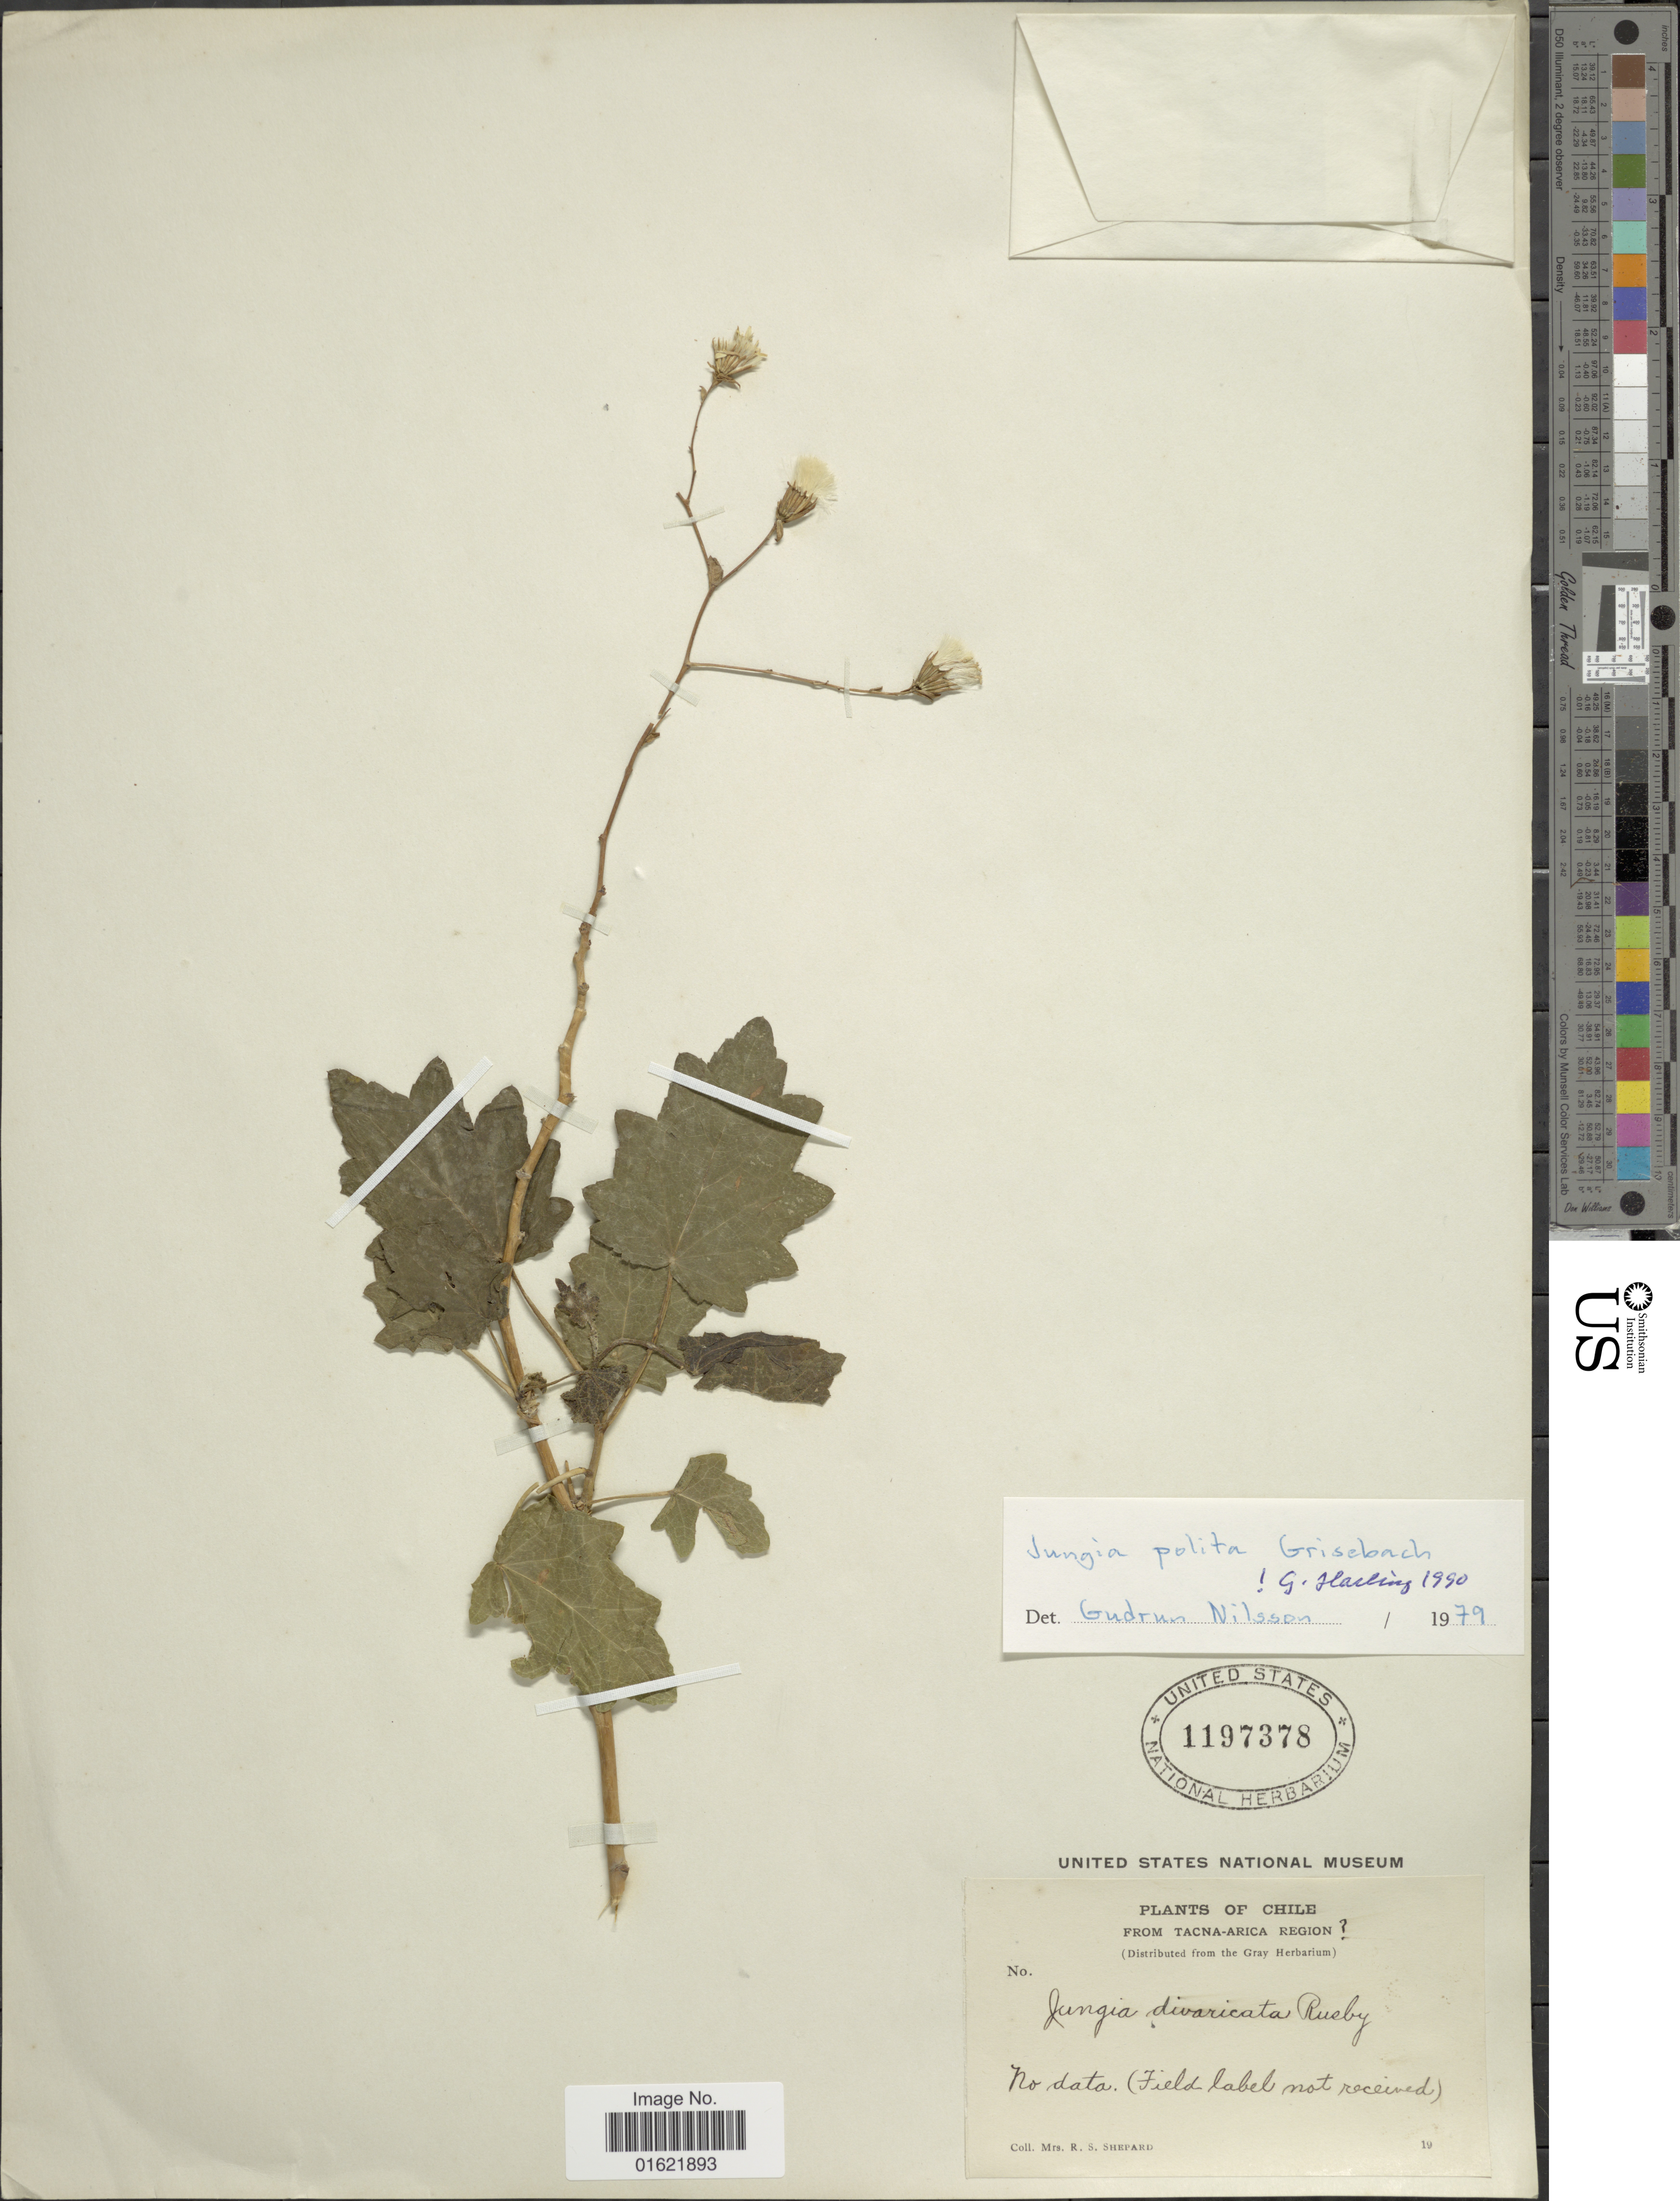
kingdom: Plantae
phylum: Tracheophyta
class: Magnoliopsida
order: Asterales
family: Asteraceae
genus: Jungia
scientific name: Jungia polita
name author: Griseb.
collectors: R. S. Shepard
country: Chile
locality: Tacna-Arica Region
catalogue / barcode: US 1197378